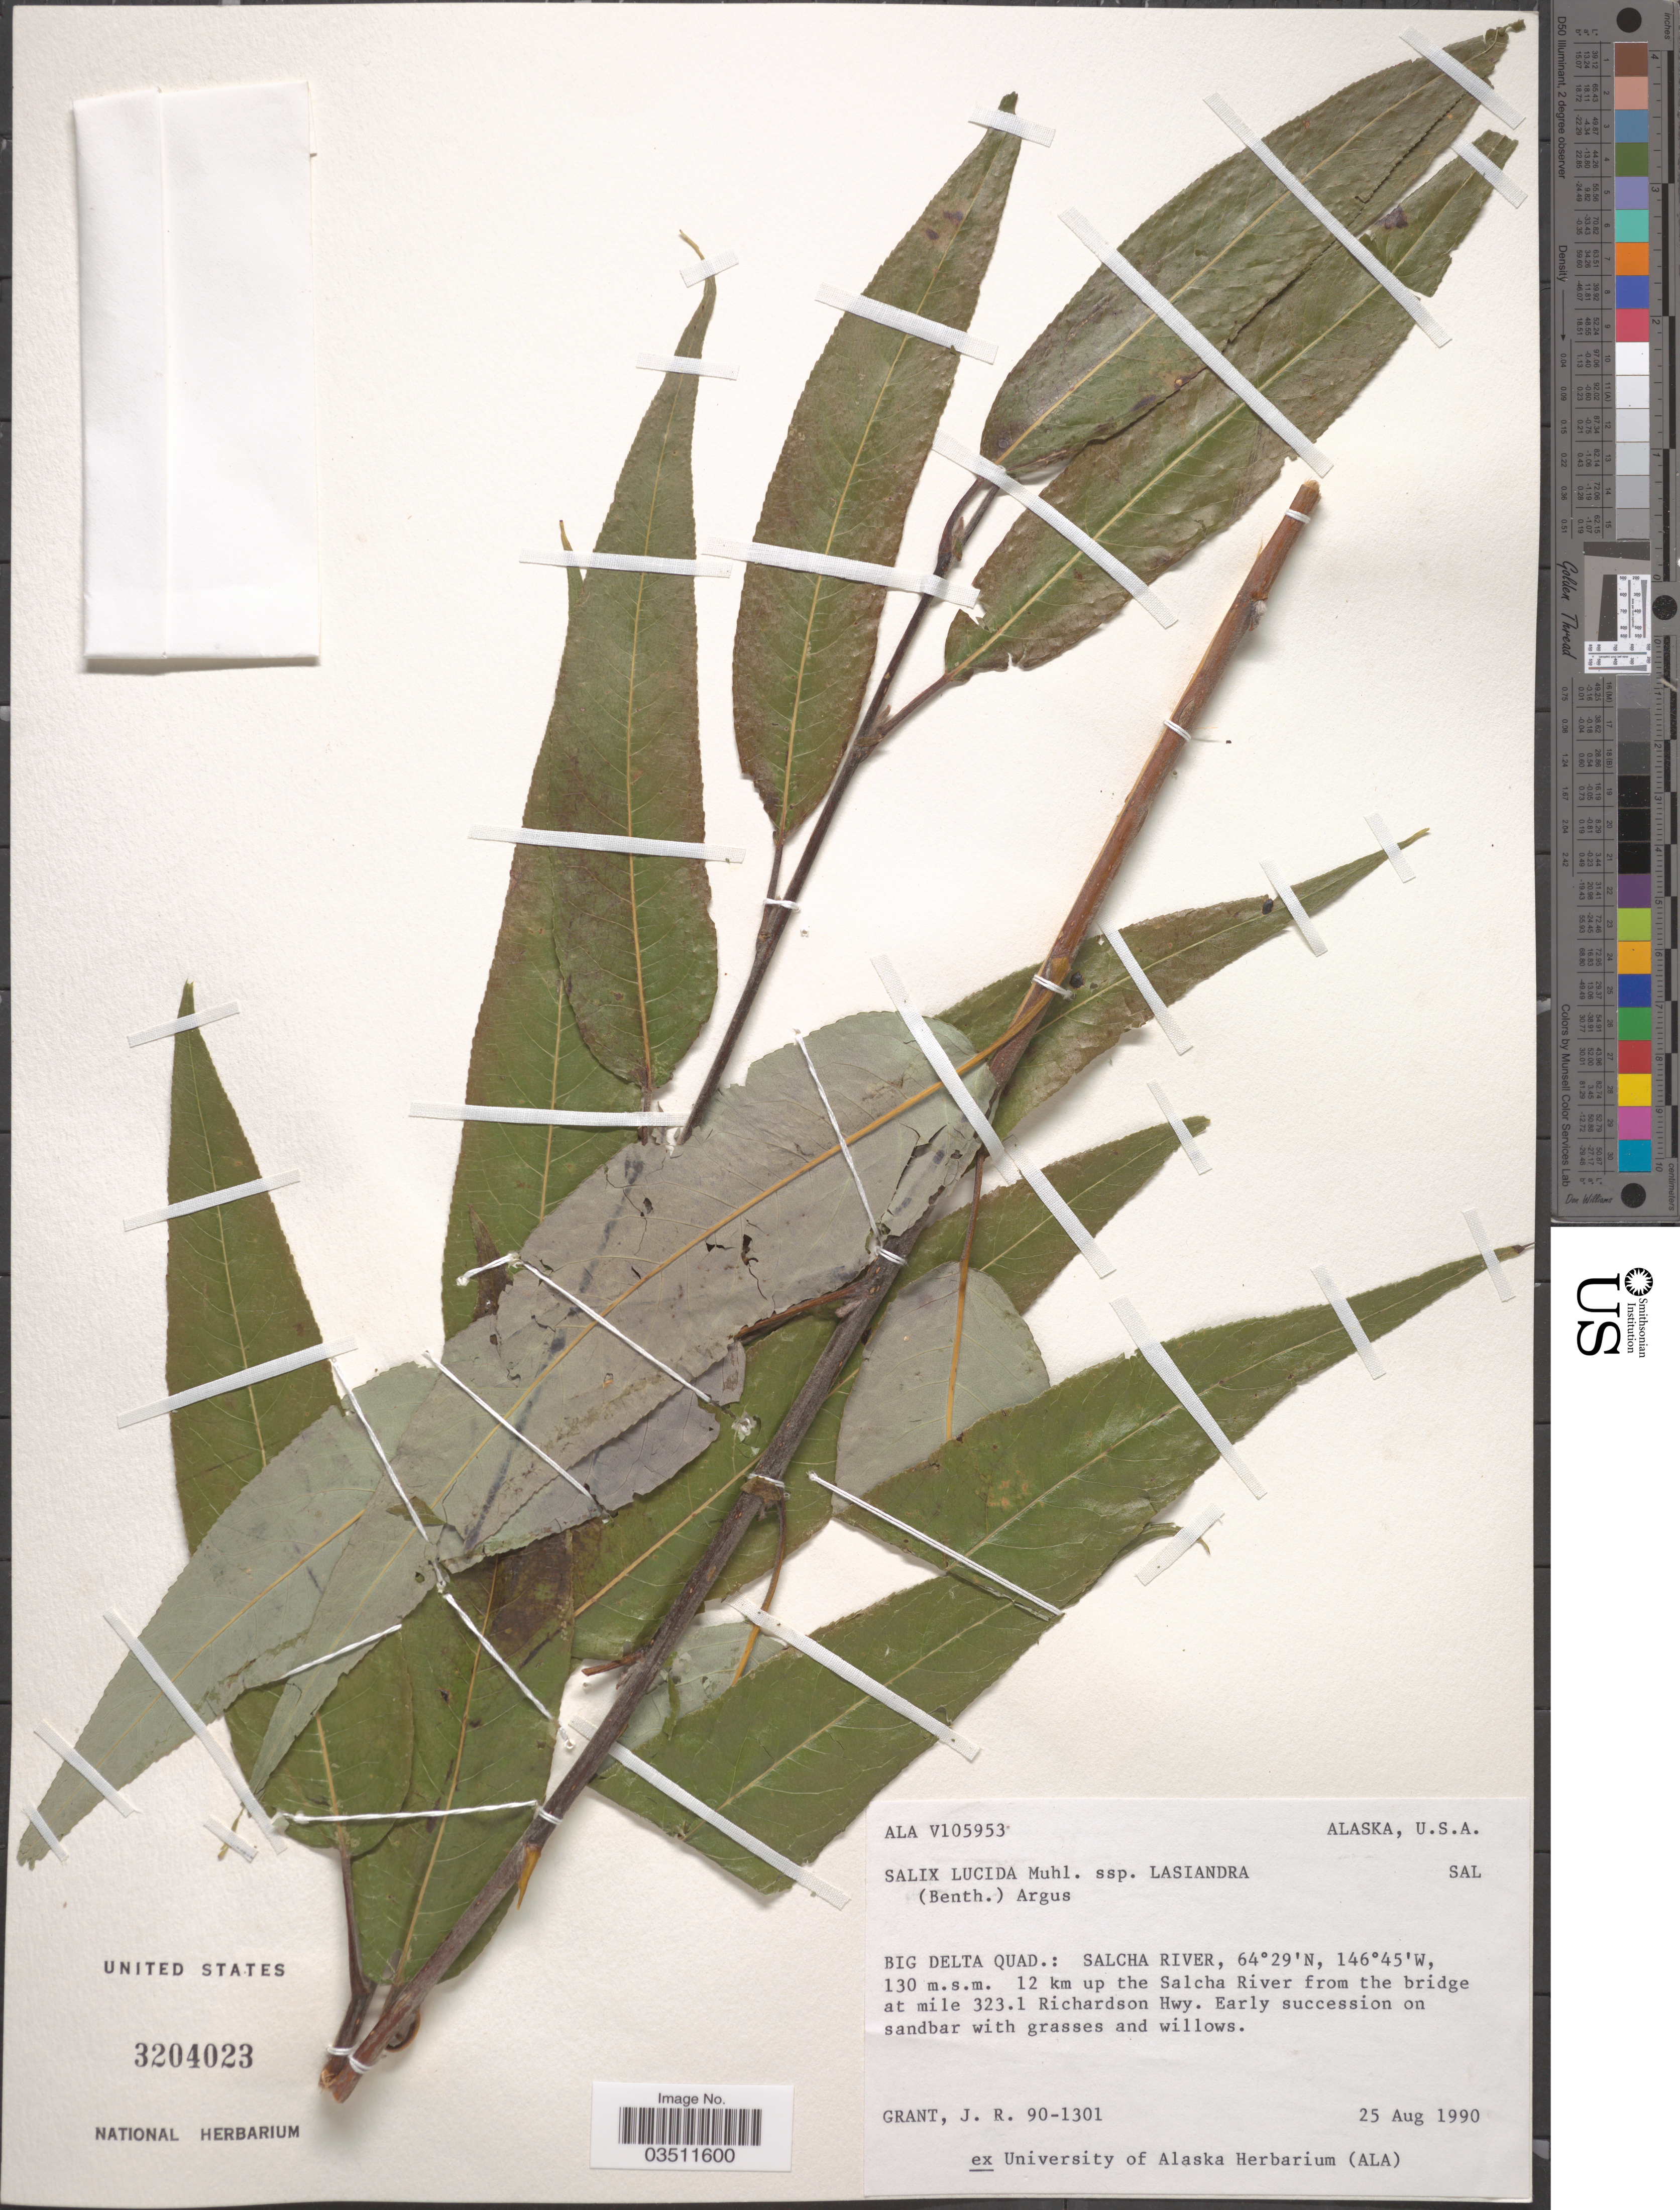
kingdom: Plantae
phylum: Tracheophyta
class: Magnoliopsida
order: Malpighiales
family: Salicaceae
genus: Salix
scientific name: Salix lucida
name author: Muhl.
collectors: J. Grant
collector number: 90-1301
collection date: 1990-08-25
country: United States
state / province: Alaska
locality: U.S.A. Big Delta Quad.: Salcha River, 12 km up the Salcha River from the bridge at mile 323.1 Richardson Hwy.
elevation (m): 130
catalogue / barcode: US 3204023